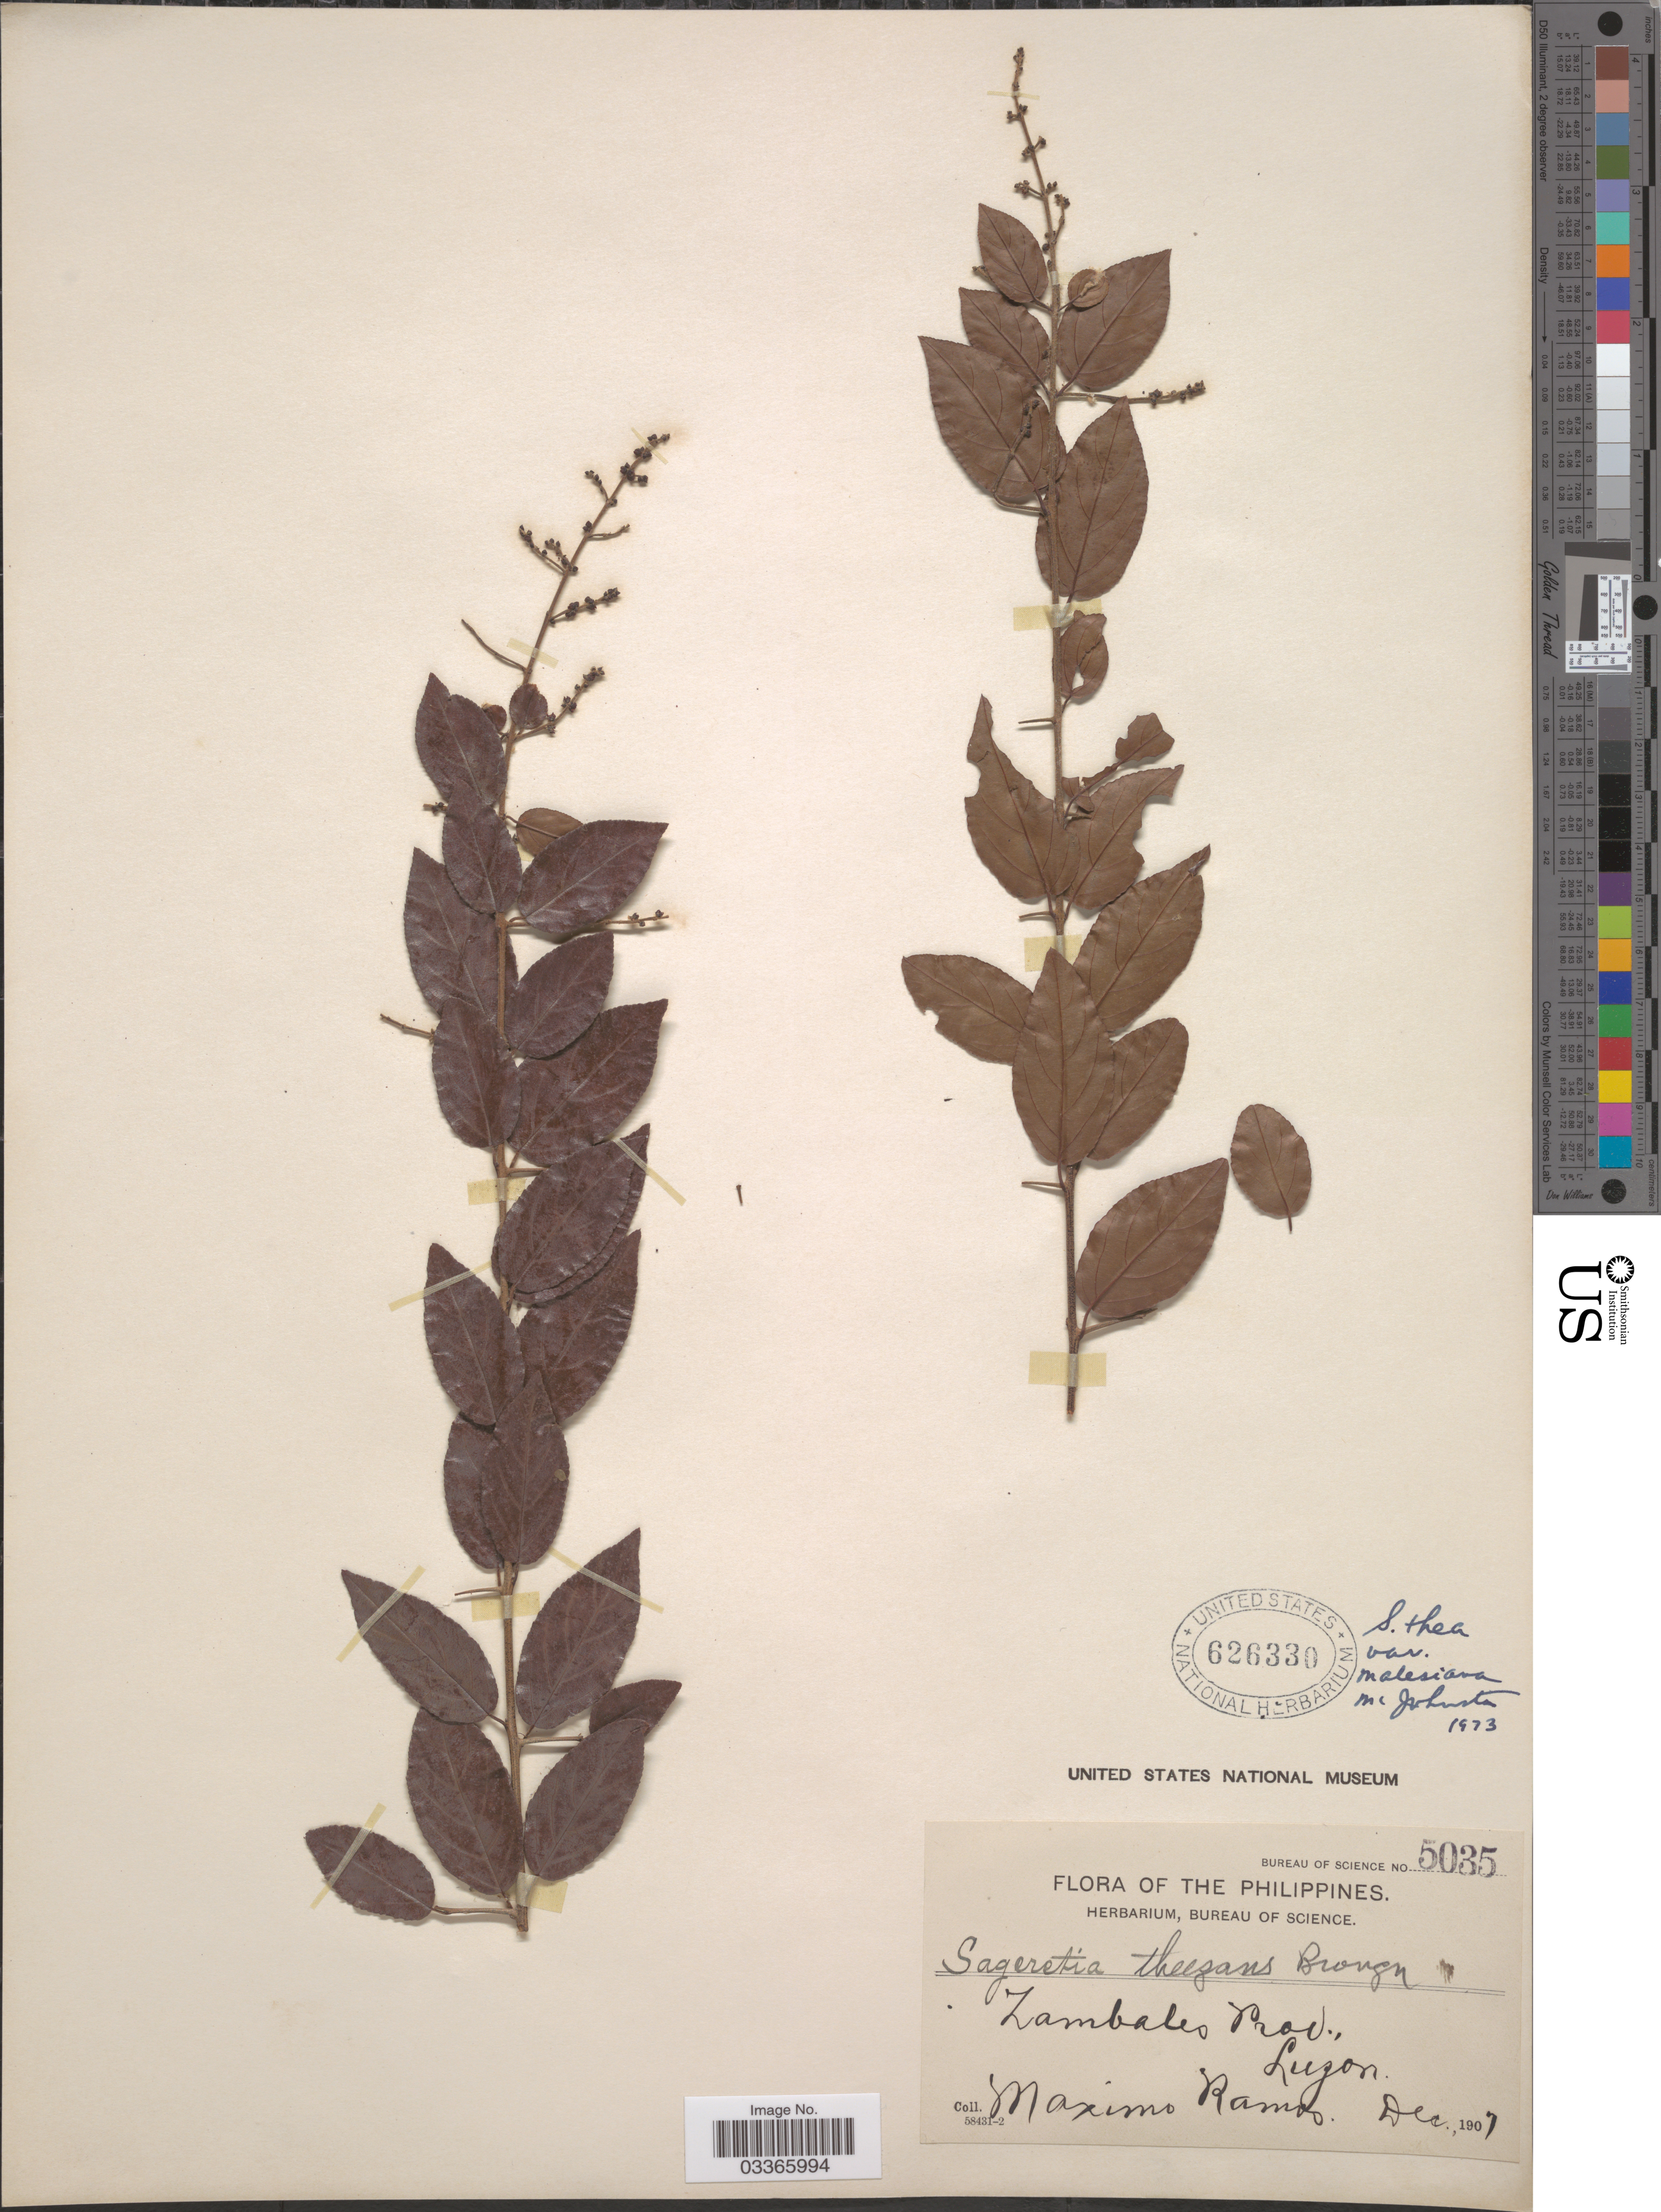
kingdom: Plantae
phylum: Tracheophyta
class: Magnoliopsida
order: Rosales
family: Rhamnaceae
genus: Sageretia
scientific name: Sageretia teezans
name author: Brongn.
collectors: M. Ramos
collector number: Bureau of Science 5035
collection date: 1907-12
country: Philippines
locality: Zambales Prov., Luzon.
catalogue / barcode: US 626330